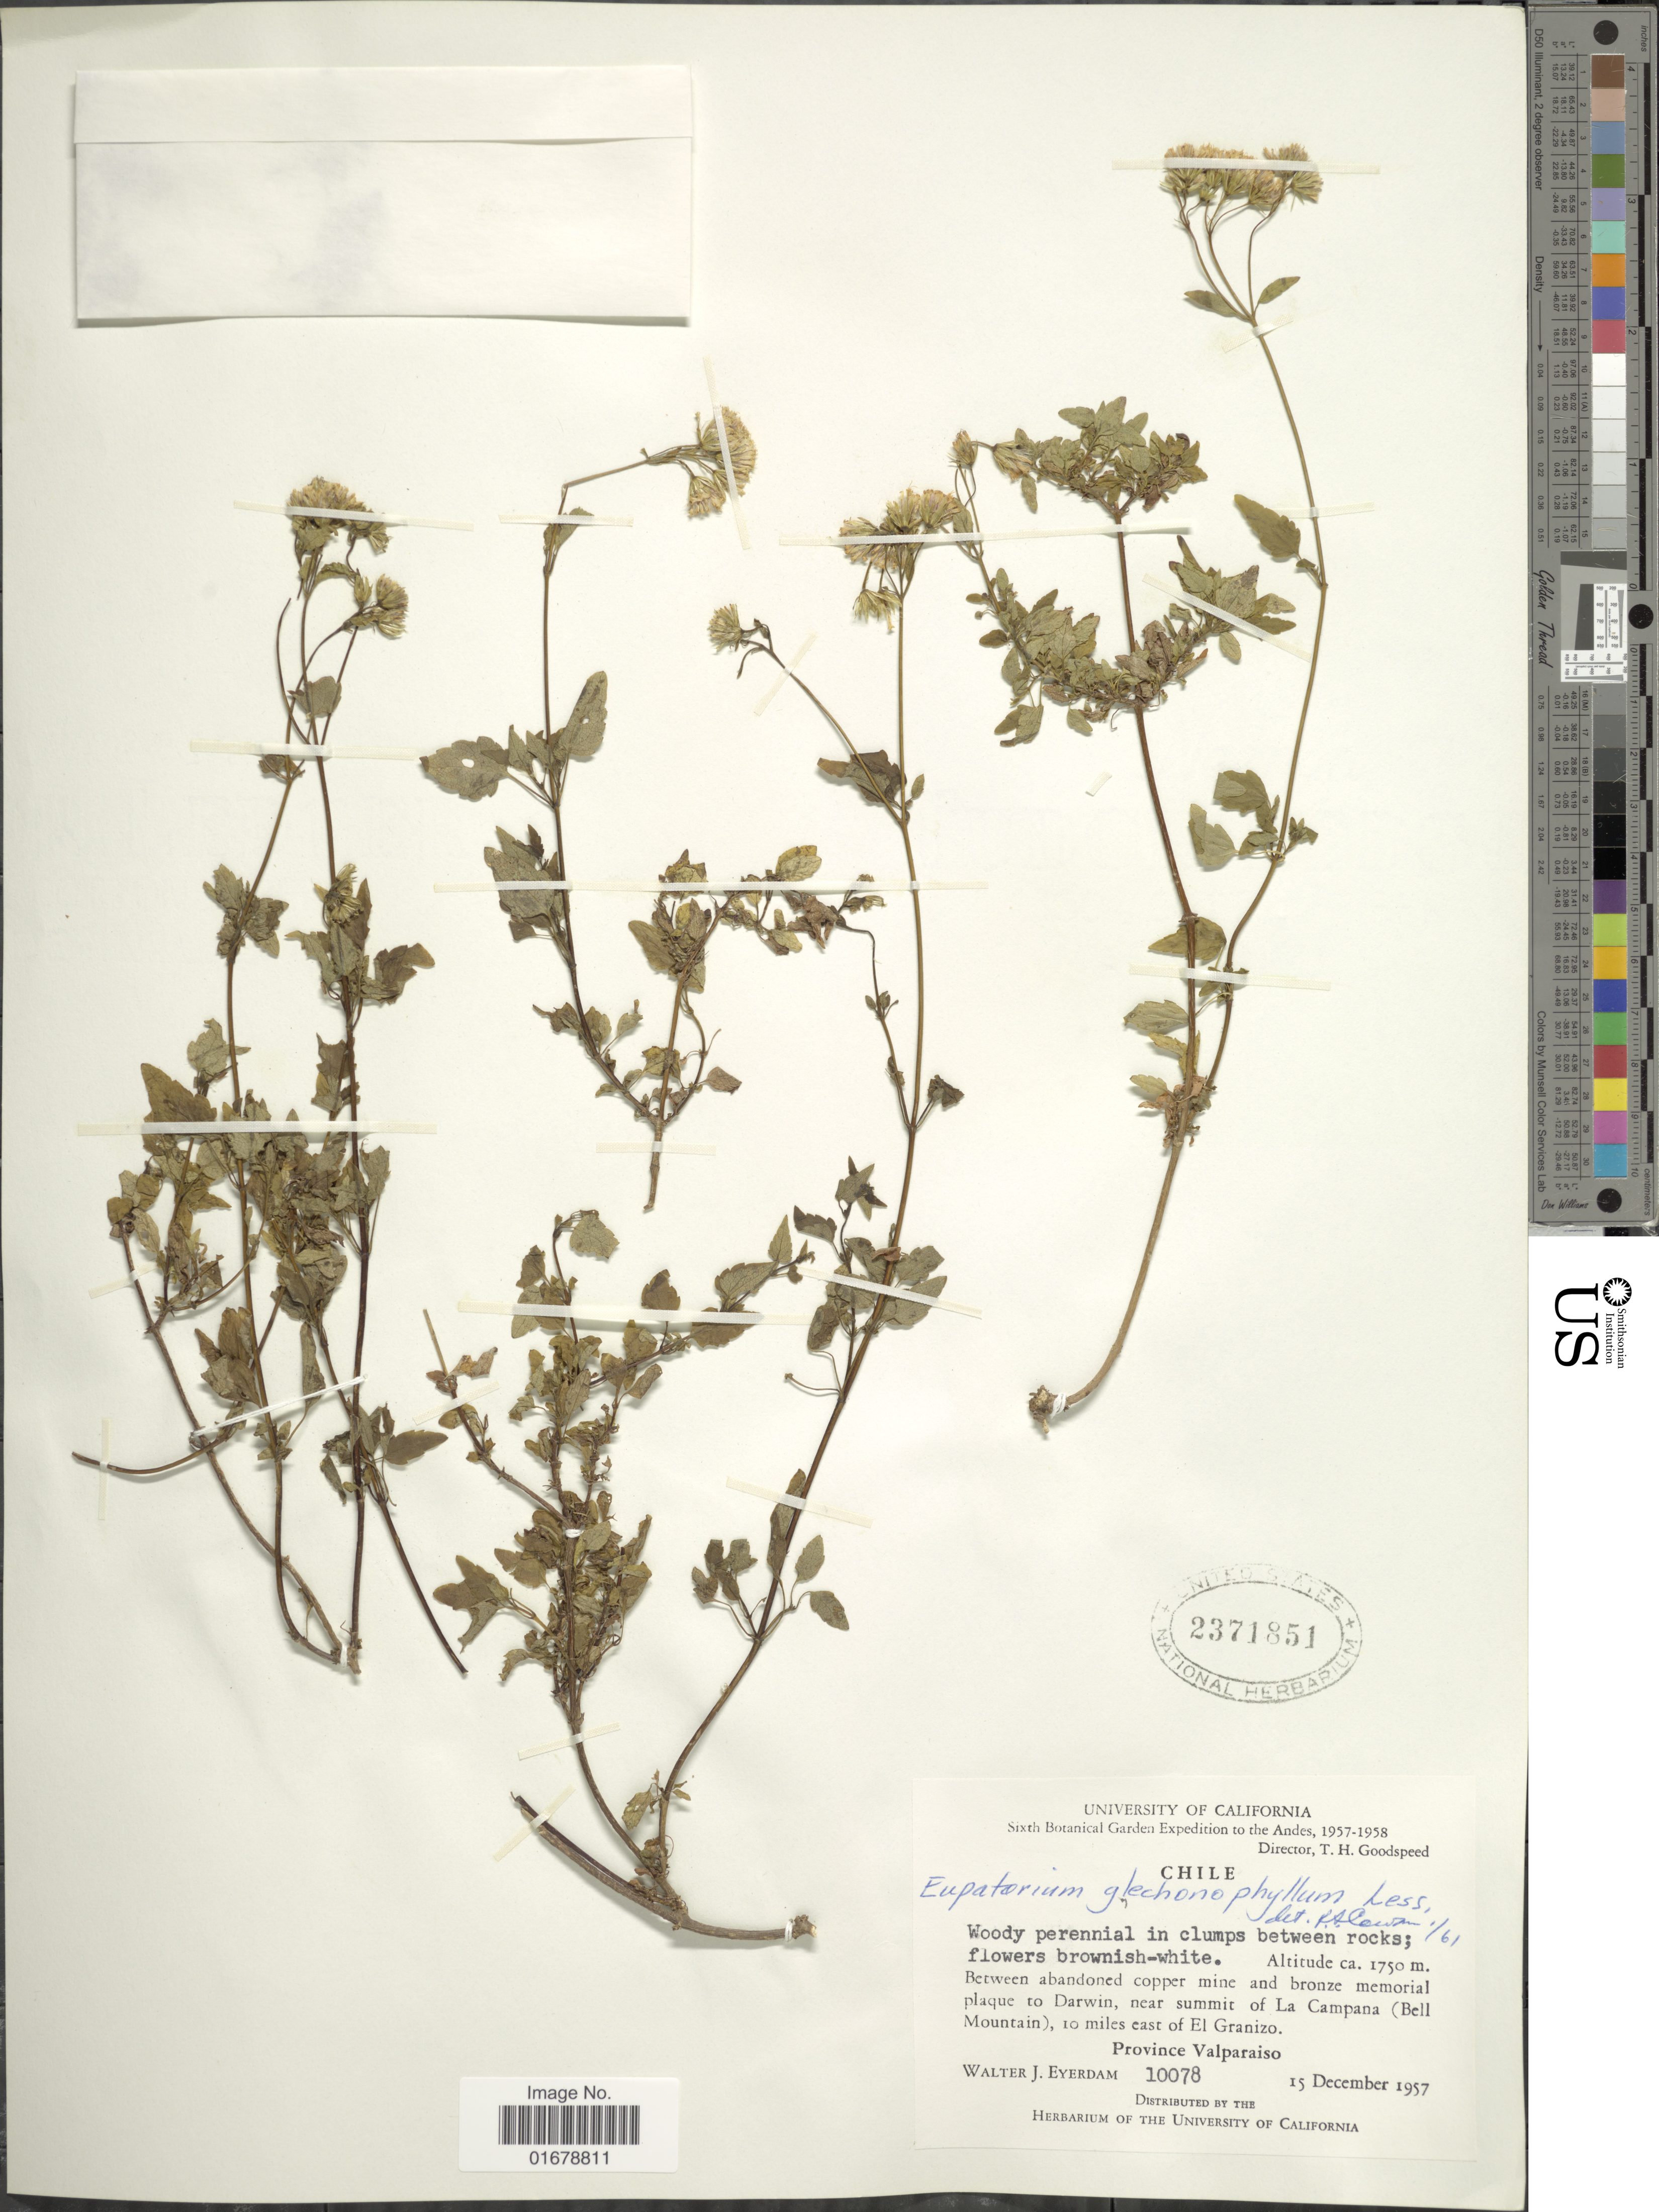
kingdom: Plantae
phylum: Tracheophyta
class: Magnoliopsida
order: Asterales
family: Asteraceae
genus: Ageratina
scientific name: Ageratina glechonophylla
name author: (Less.) R.M. King & H. Rob.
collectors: W. J. Eyerdam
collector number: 10078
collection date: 1957-12-15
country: Chile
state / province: Valparaíso (V)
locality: Between abandoned copper mine and bronze memorial plaque to Darwin, near summit of La Campana (Bell Mountain), 10 miles east of Granizo, Province Valparaiso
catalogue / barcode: US 2371851